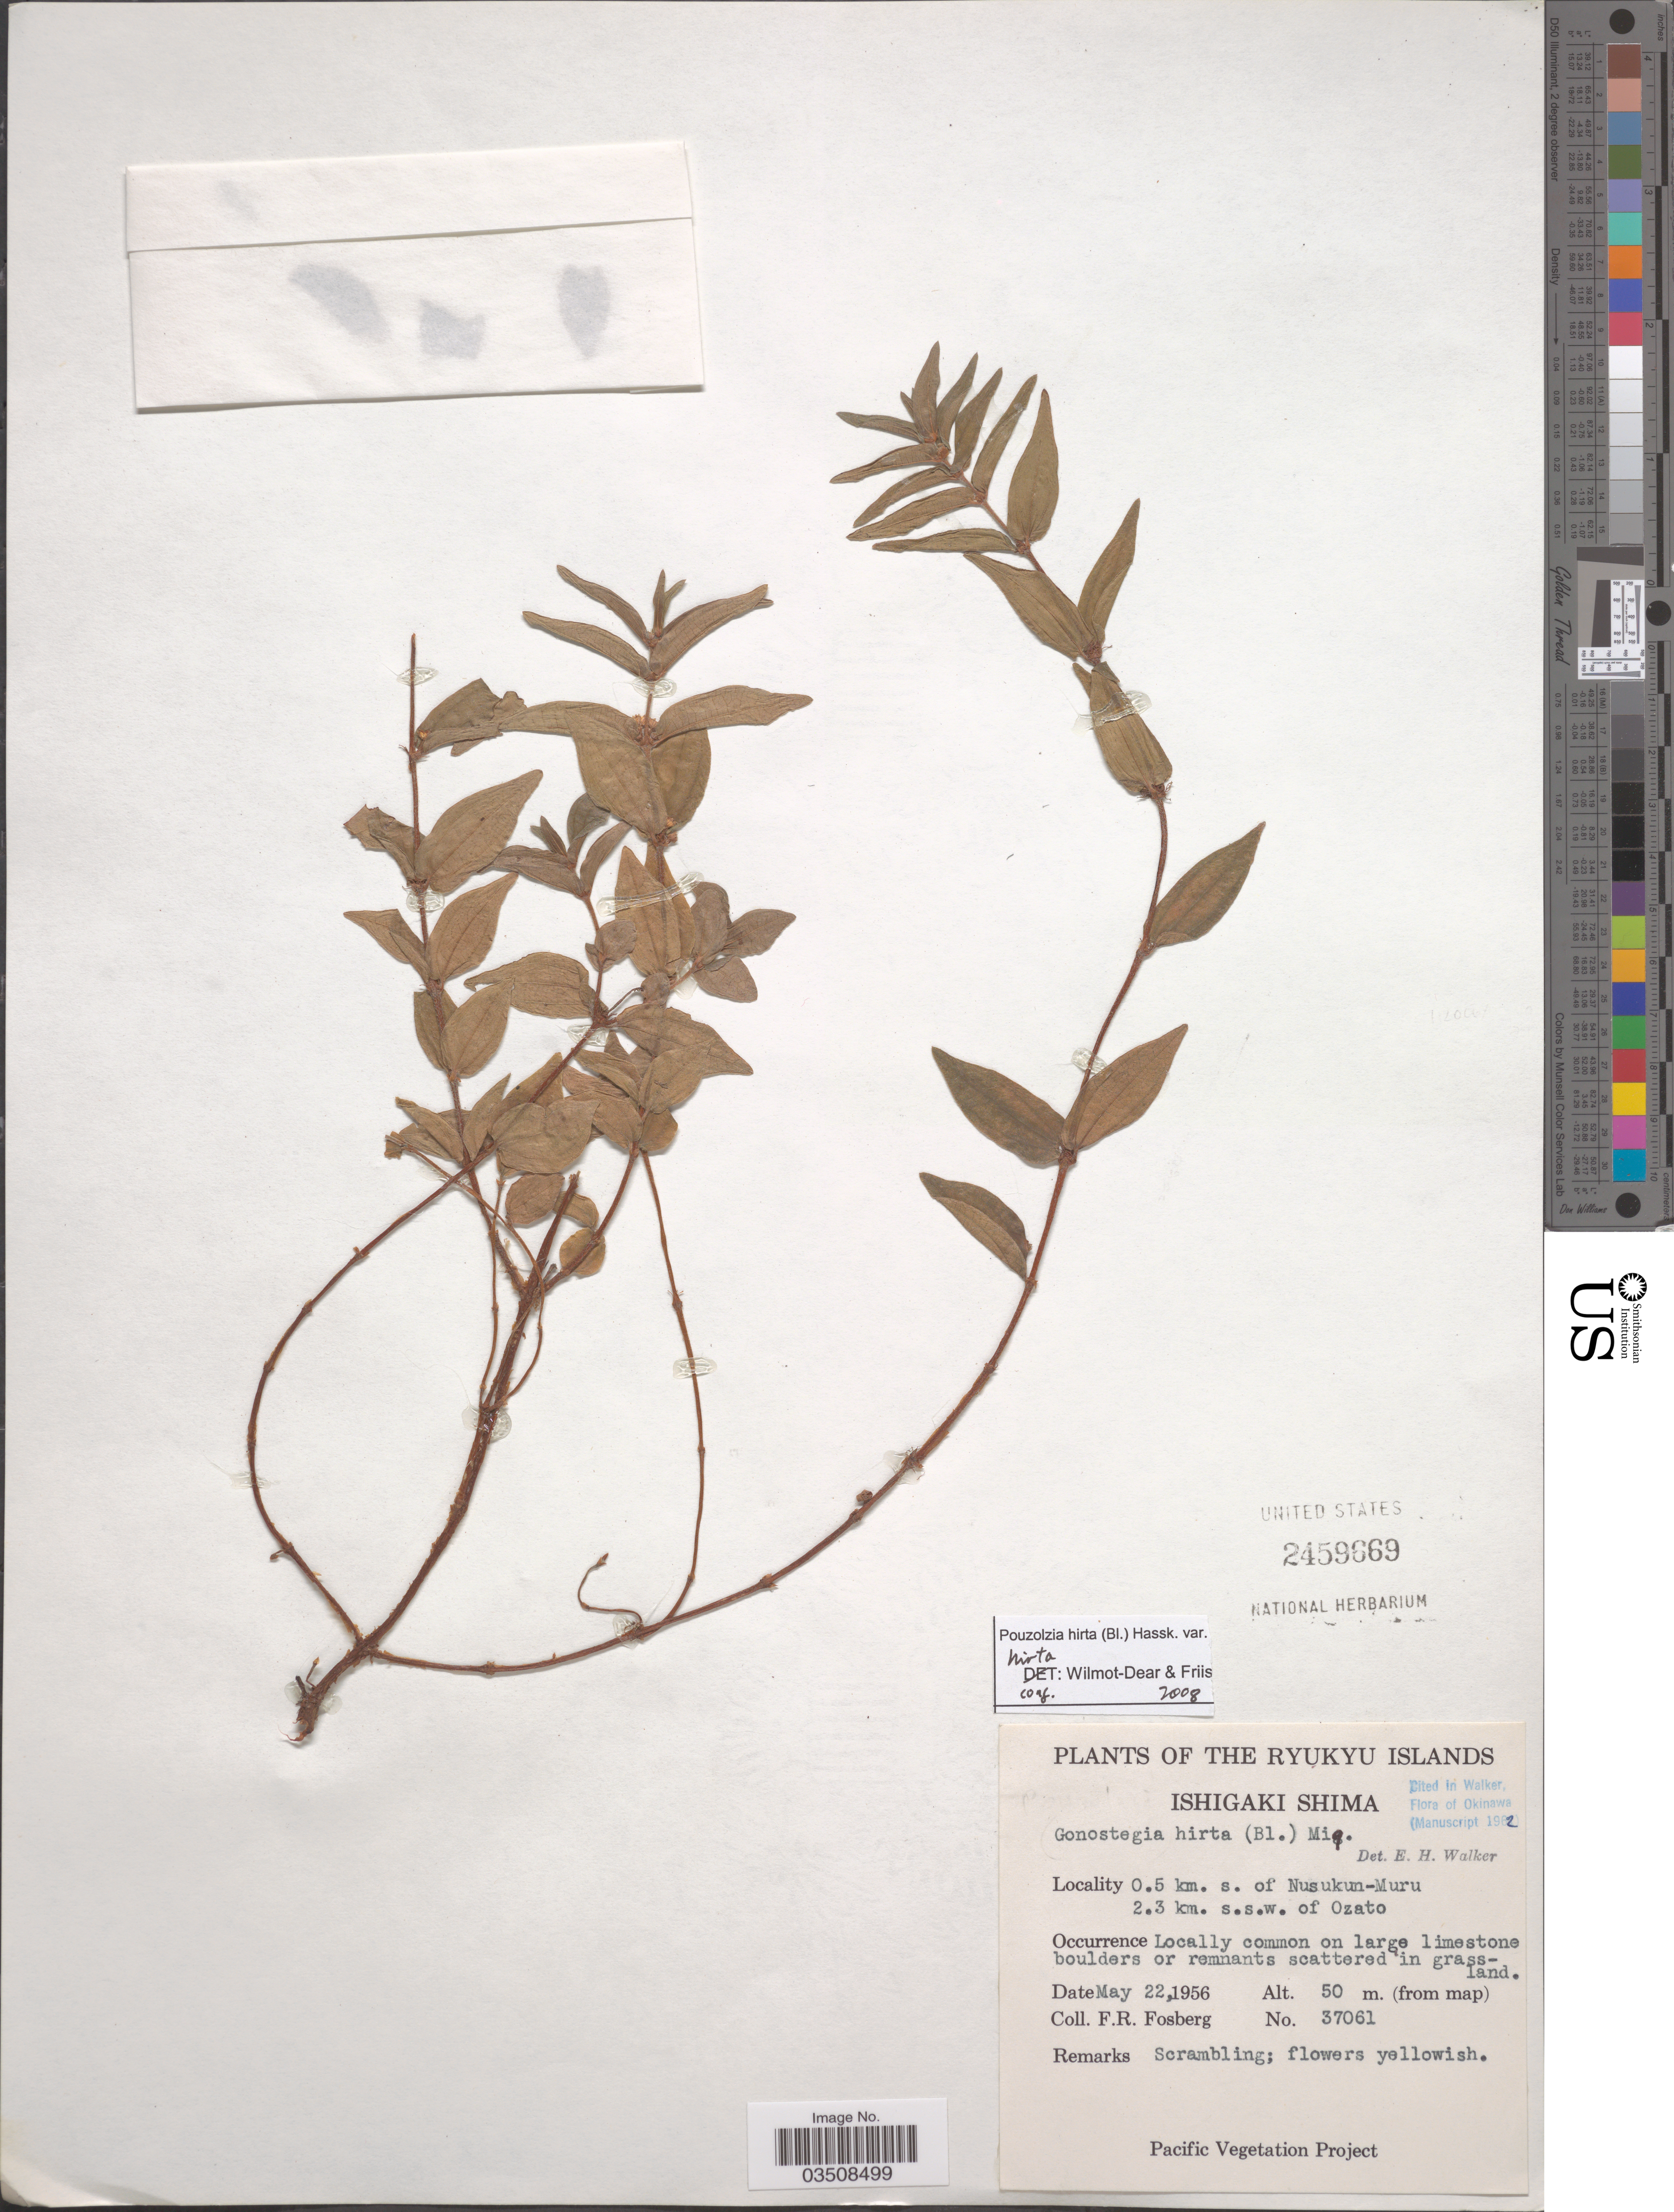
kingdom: Plantae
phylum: Tracheophyta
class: Magnoliopsida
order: Rosales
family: Urticaceae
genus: Gonostegia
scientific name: Gonostegia triandra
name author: (Blume) Miq.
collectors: F. R. Fosberg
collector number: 37061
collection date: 1956-05-22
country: Japan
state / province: Okinawa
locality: The Ryukyu Islands. Ishigaki Shima. 0.5 km. s. of Nusukun-Muru 2.3 km. s.s.w. of Ozato.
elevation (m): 50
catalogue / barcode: US 2459669